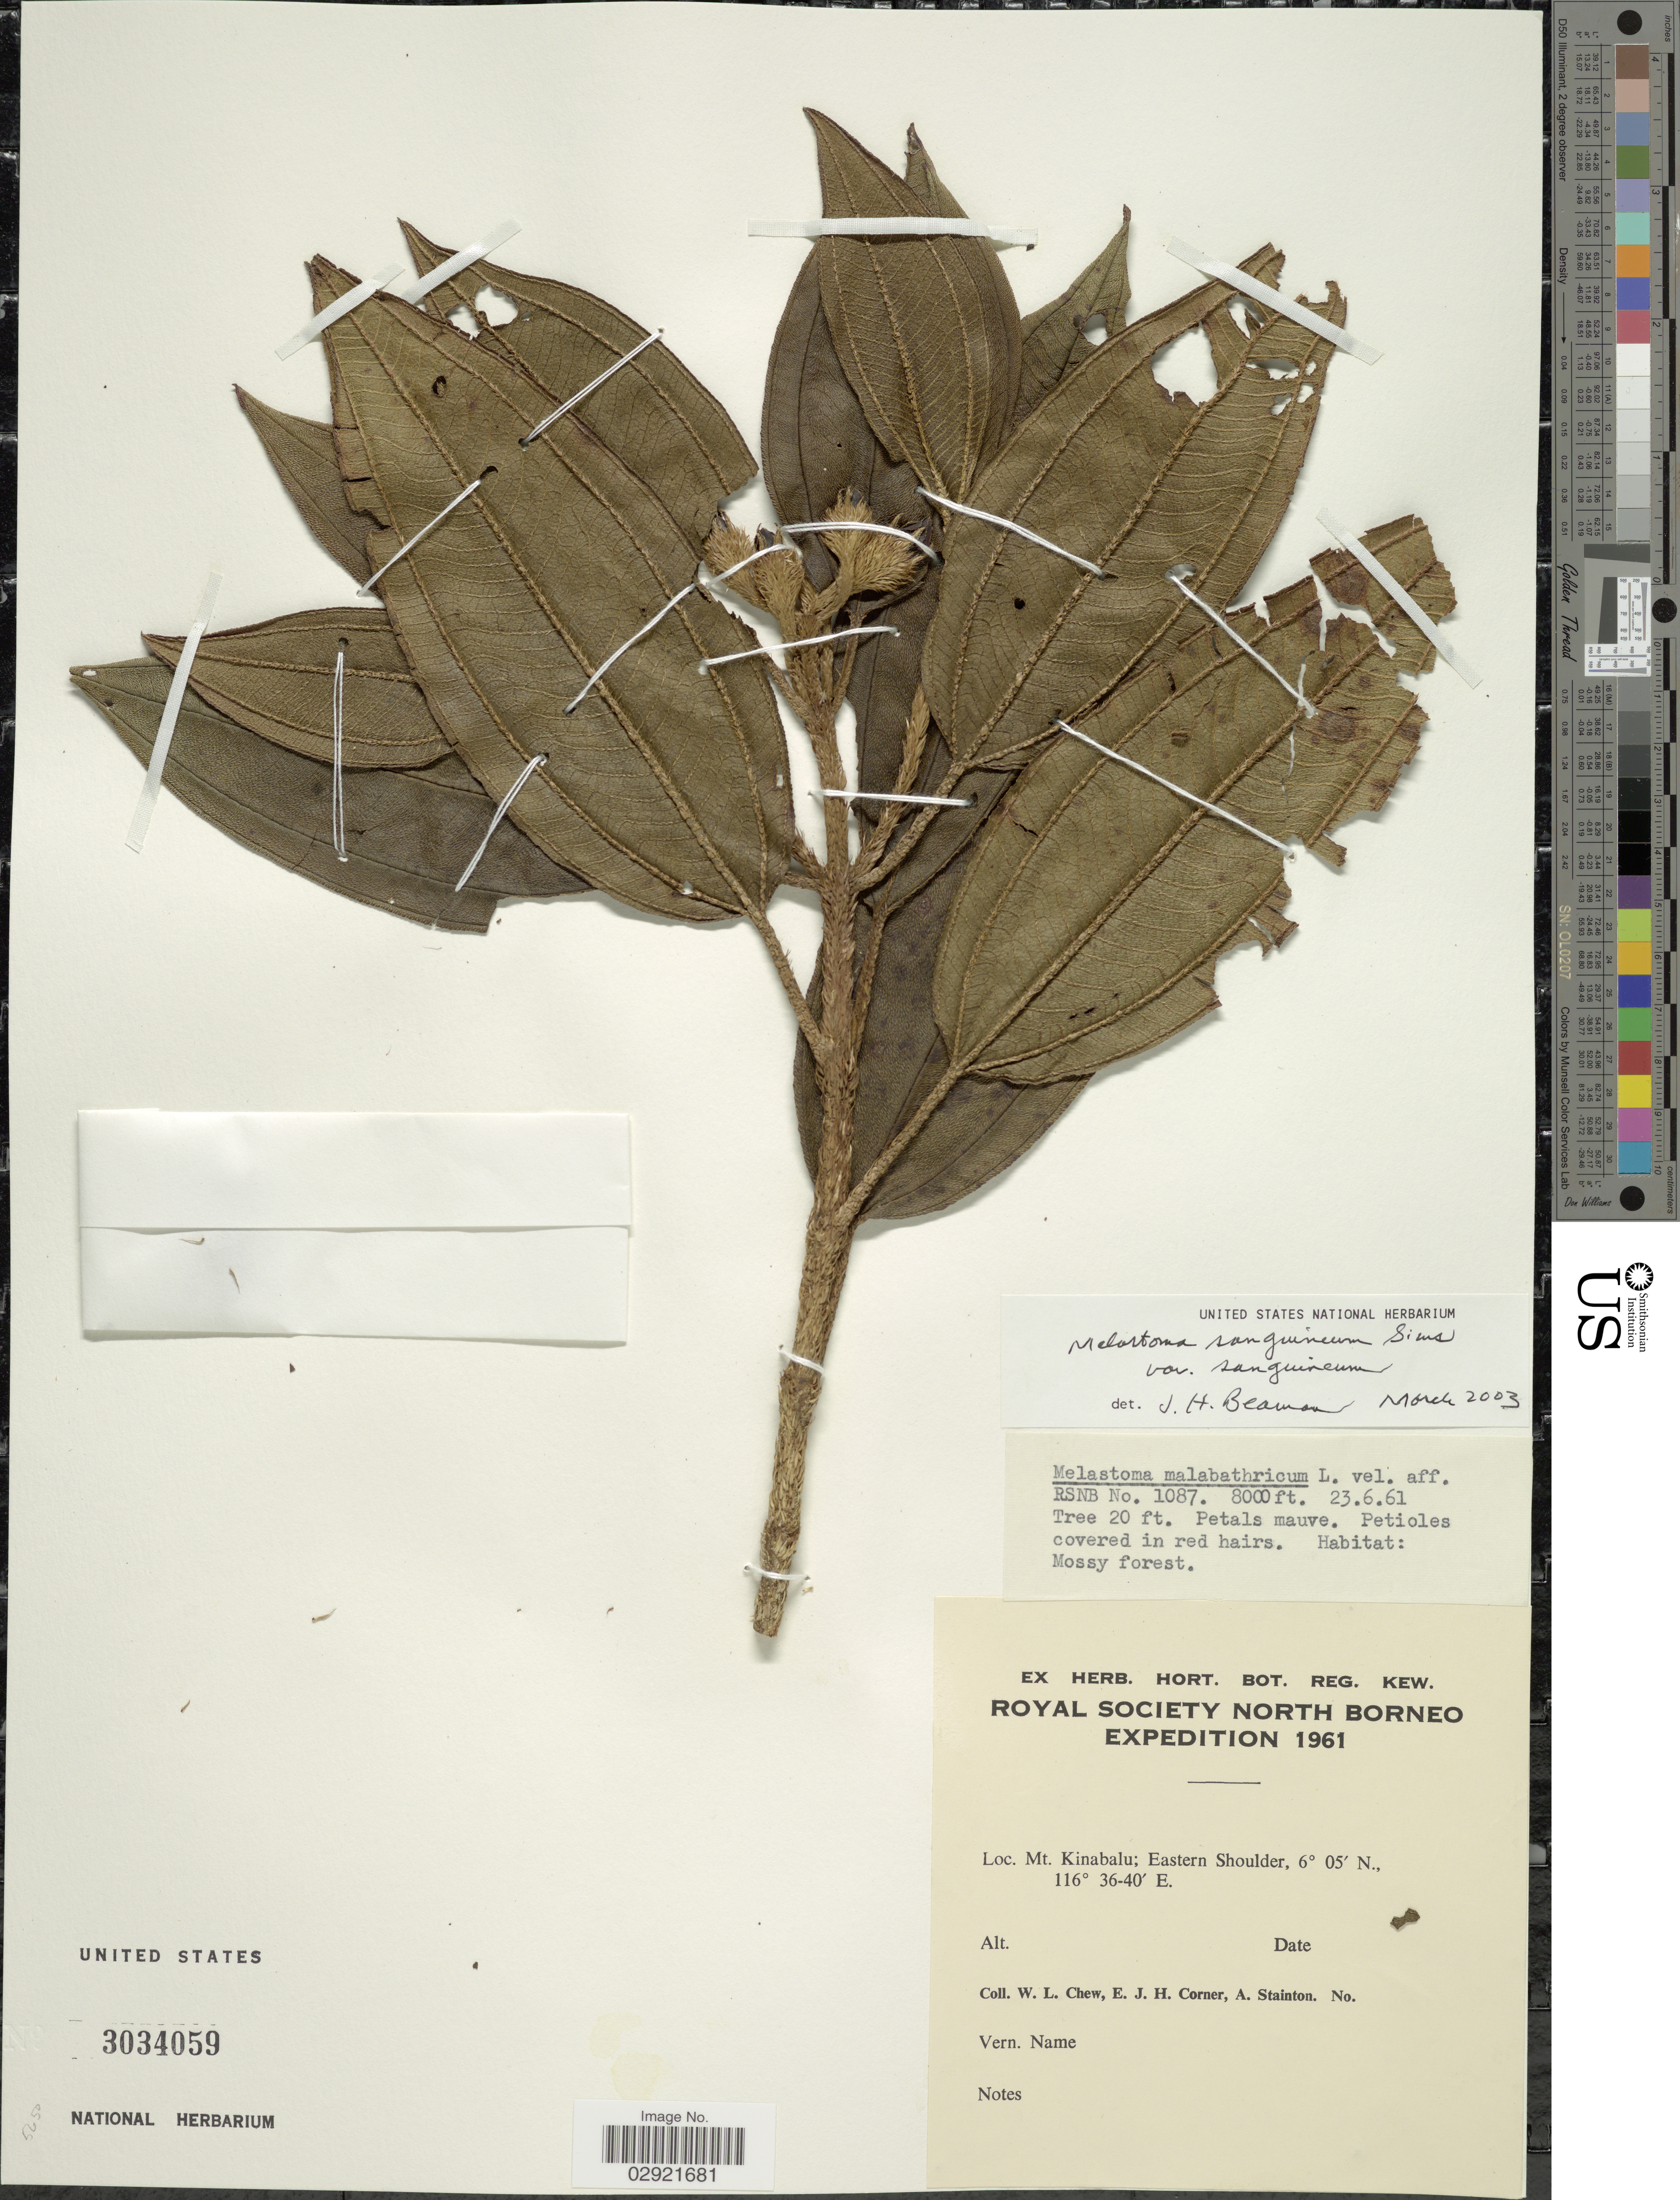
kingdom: Plantae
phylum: Tracheophyta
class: Magnoliopsida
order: Myrtales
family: Melastomataceae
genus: Melastoma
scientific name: Melastoma sanguineum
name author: Sims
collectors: W. Chew, E. Corner & A. Stainton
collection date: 1961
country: Malaysia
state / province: Sabah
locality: Mt. Kinabalu; Eastern Shoulder.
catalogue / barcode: US 3034059